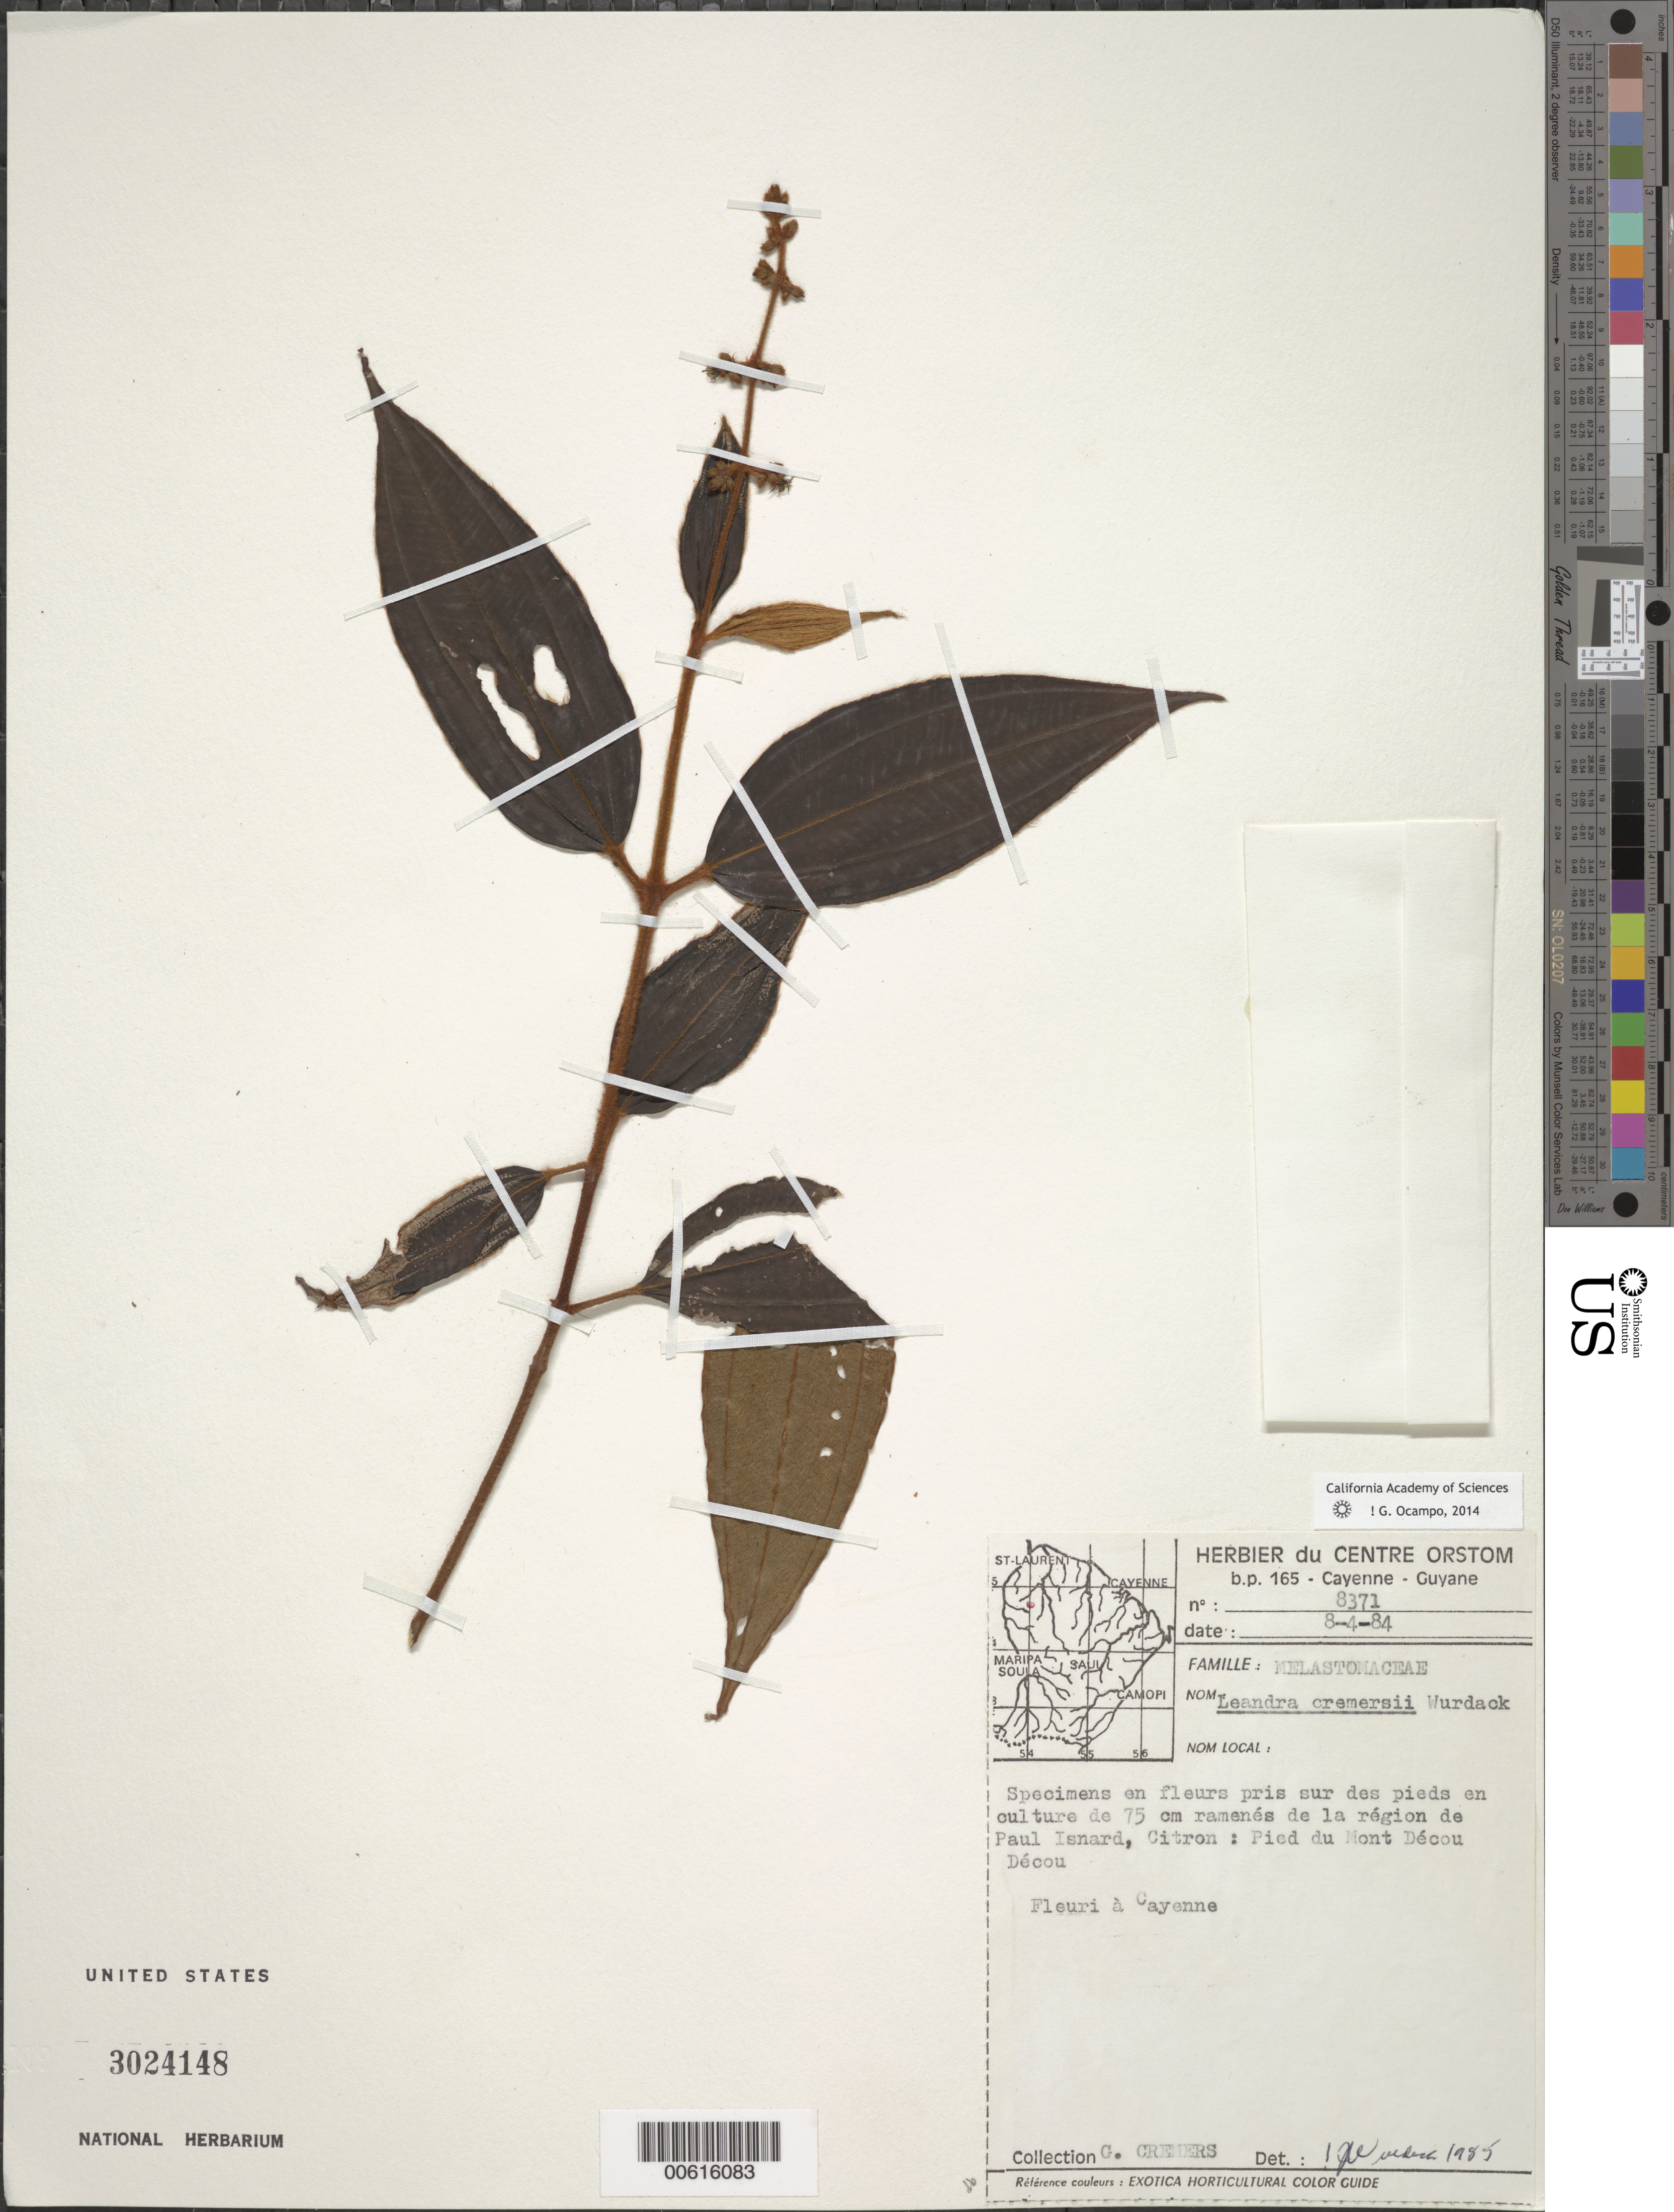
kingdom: Plantae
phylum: Tracheophyta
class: Magnoliopsida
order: Myrtales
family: Melastomataceae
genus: Leandra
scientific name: Leandra cremersii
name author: Wurdack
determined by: Wurdack, John J., (US), US (UNITED STATES)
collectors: G. Cremers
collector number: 8371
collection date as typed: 8-Apr-84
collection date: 1984-04-08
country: French Guiana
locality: Paul Isnard région, Citron, Mont Décou Décou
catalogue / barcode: US 3024148